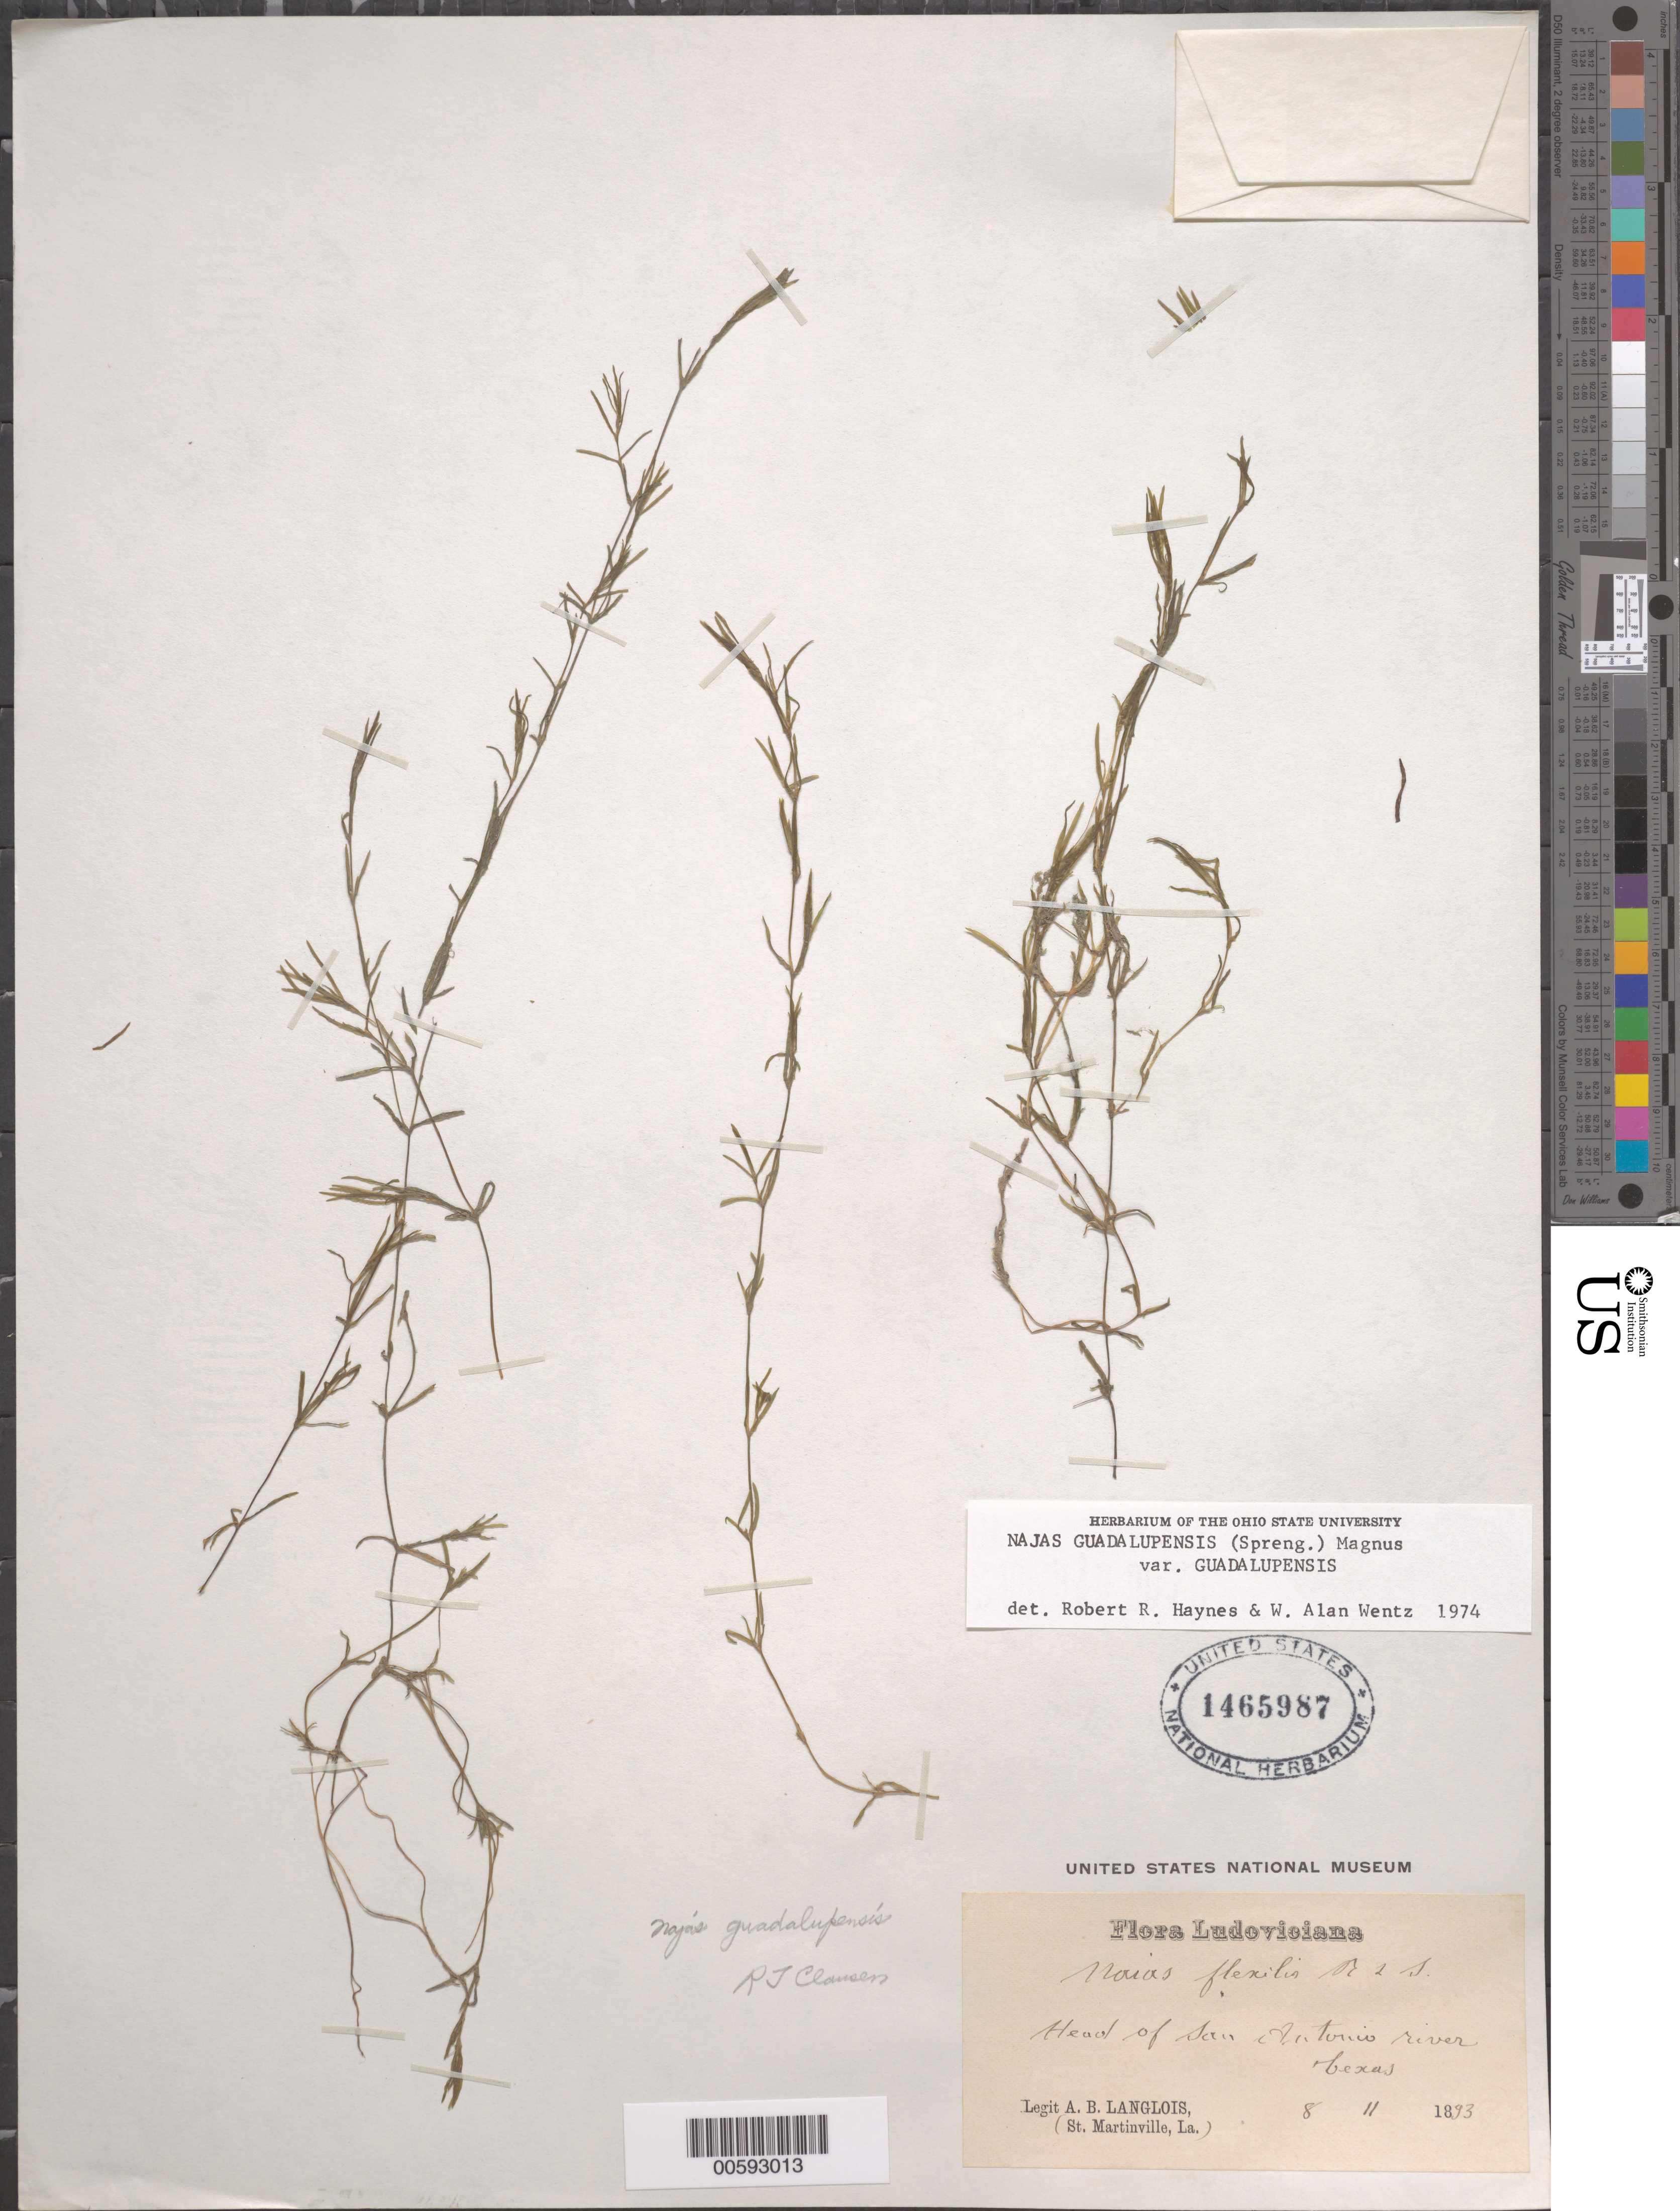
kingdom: Plantae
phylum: Tracheophyta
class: Liliopsida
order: Alismatales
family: Hydrocharitaceae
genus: Najas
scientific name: Najas guadalupensis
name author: (Spreng.) Magnus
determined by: Haynes, R. R.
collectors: A. B. Langlois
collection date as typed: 08 Nov 1893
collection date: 1893-11-08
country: United States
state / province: Texas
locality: San Antonio River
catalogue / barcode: US 1465987